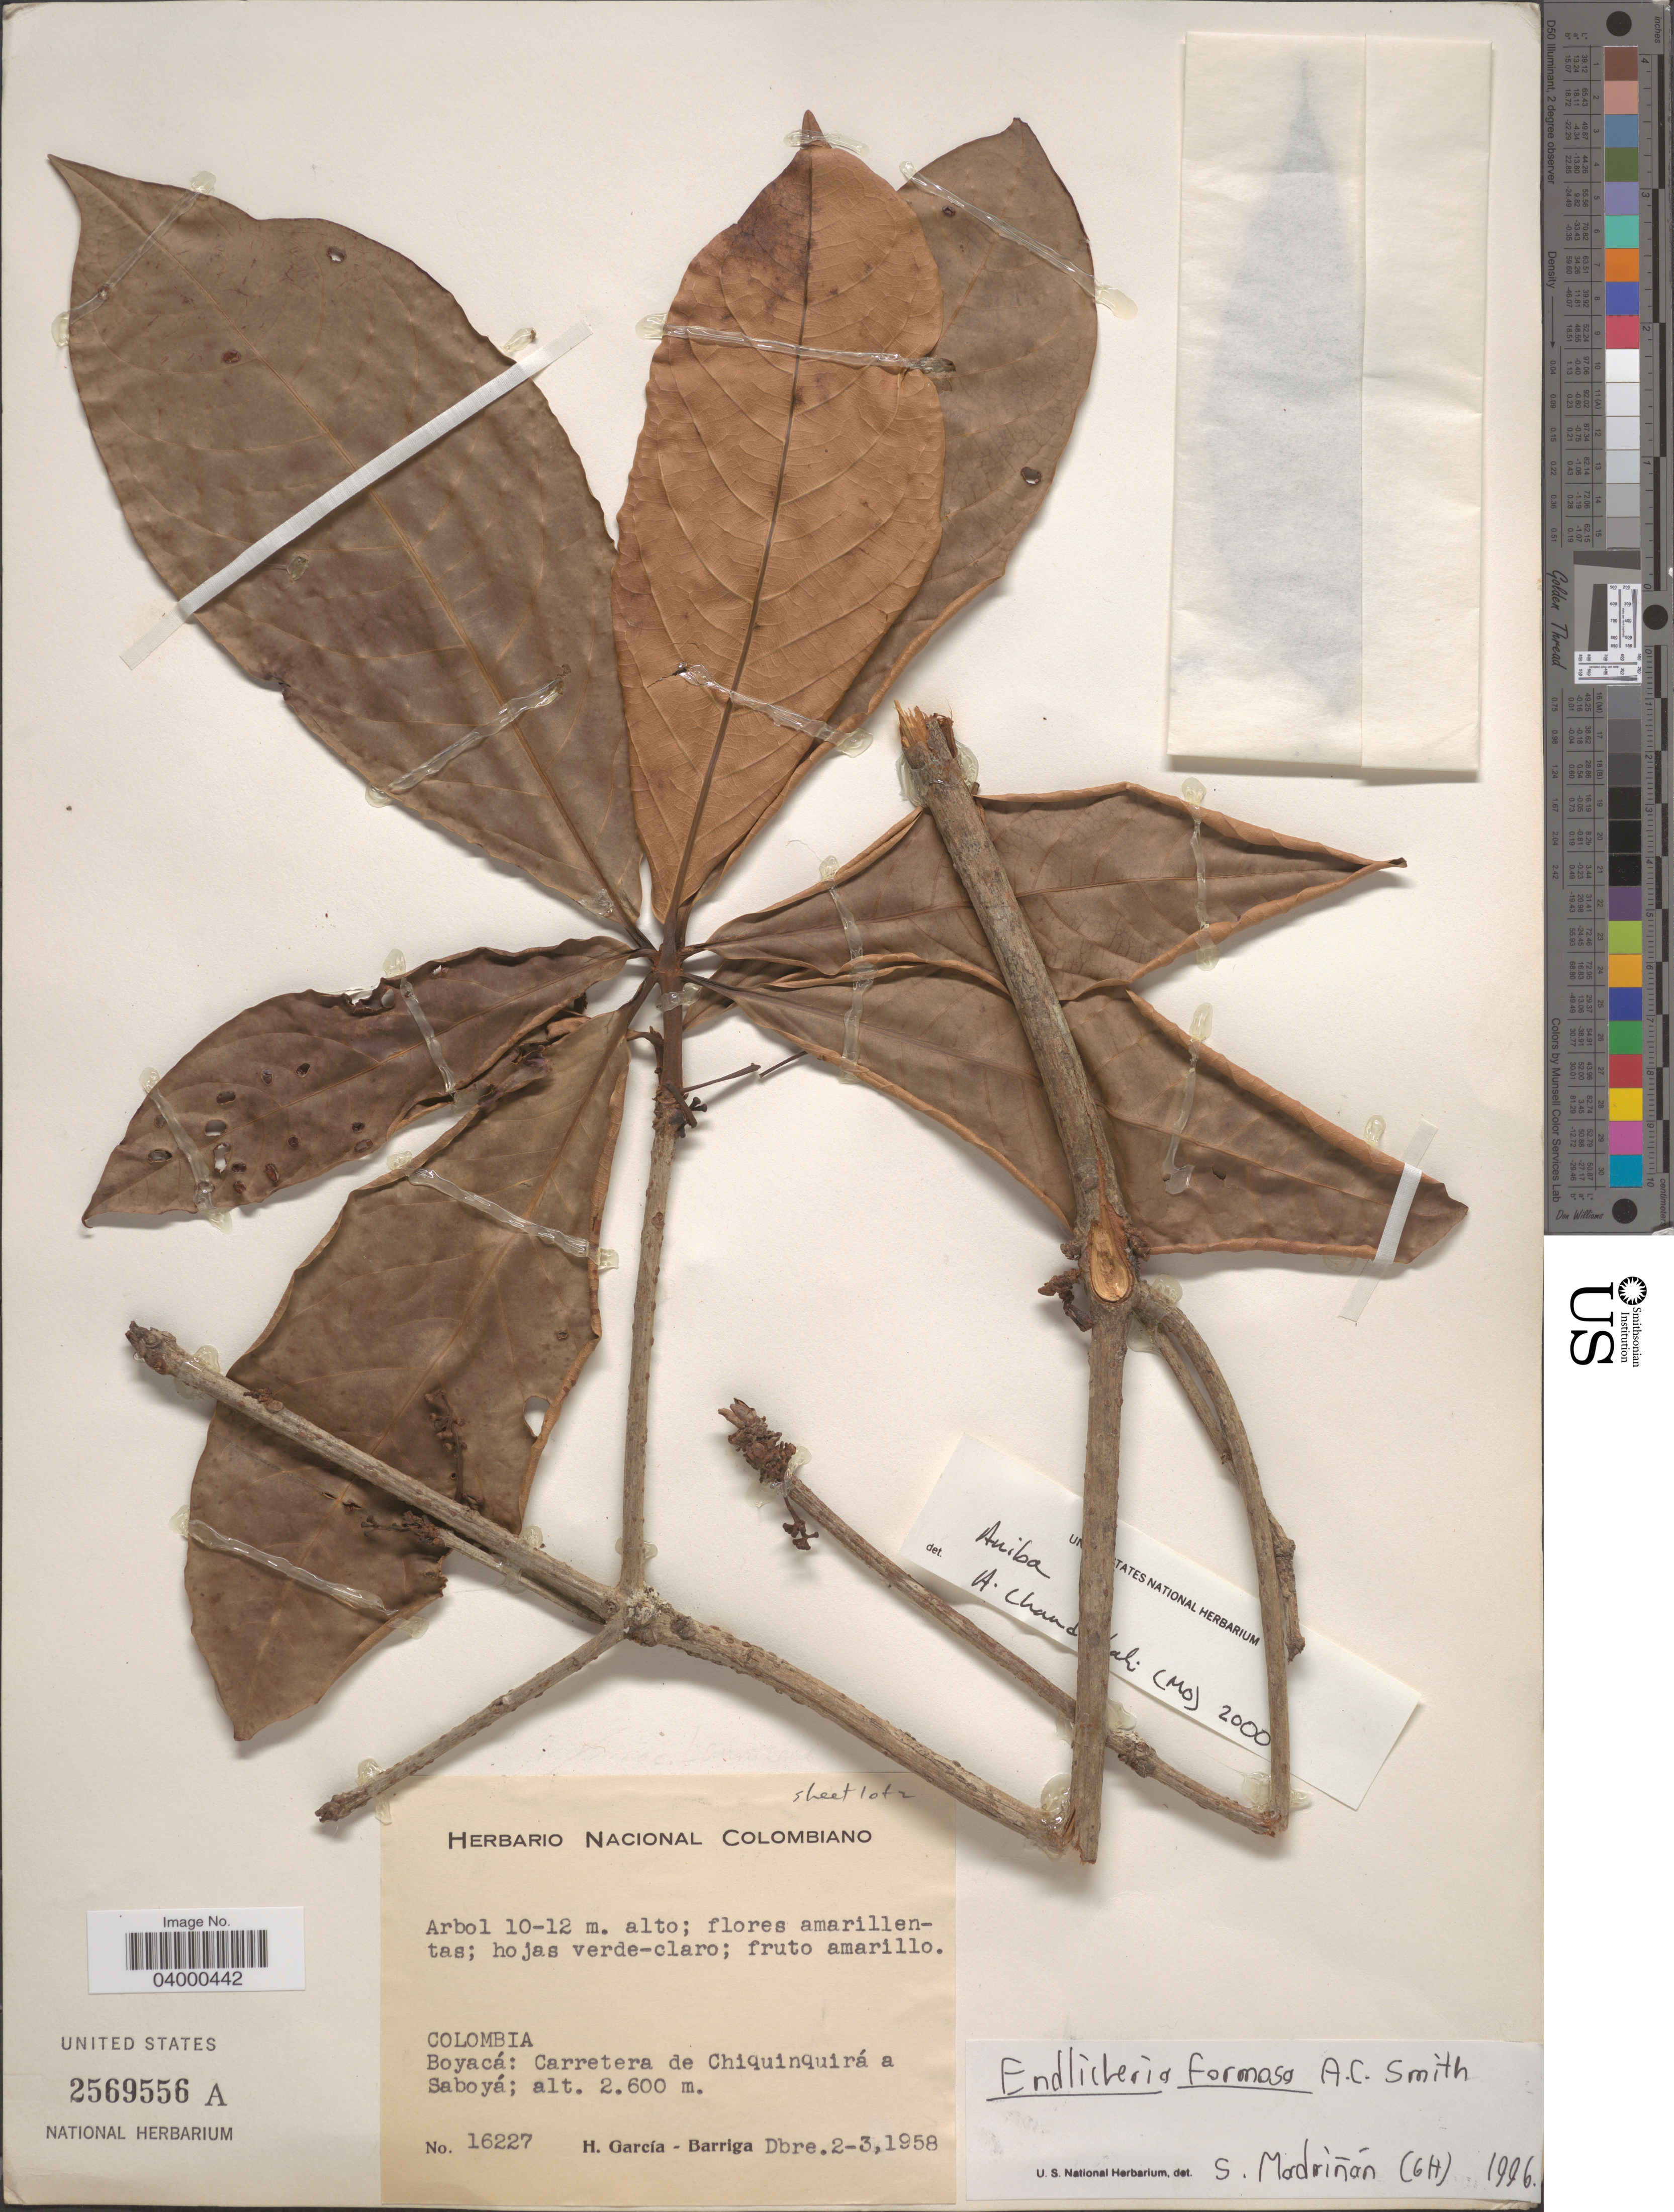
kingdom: Plantae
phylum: Tracheophyta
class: Magnoliopsida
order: Laurales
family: Lauraceae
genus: Aniba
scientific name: Aniba sp.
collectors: H. García Barriga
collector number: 16227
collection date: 1958-12-02/1958-12-03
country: Colombia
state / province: Boyacá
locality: Carretera de Chiquinquirá a Saboyá.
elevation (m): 2600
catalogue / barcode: US 2569556A